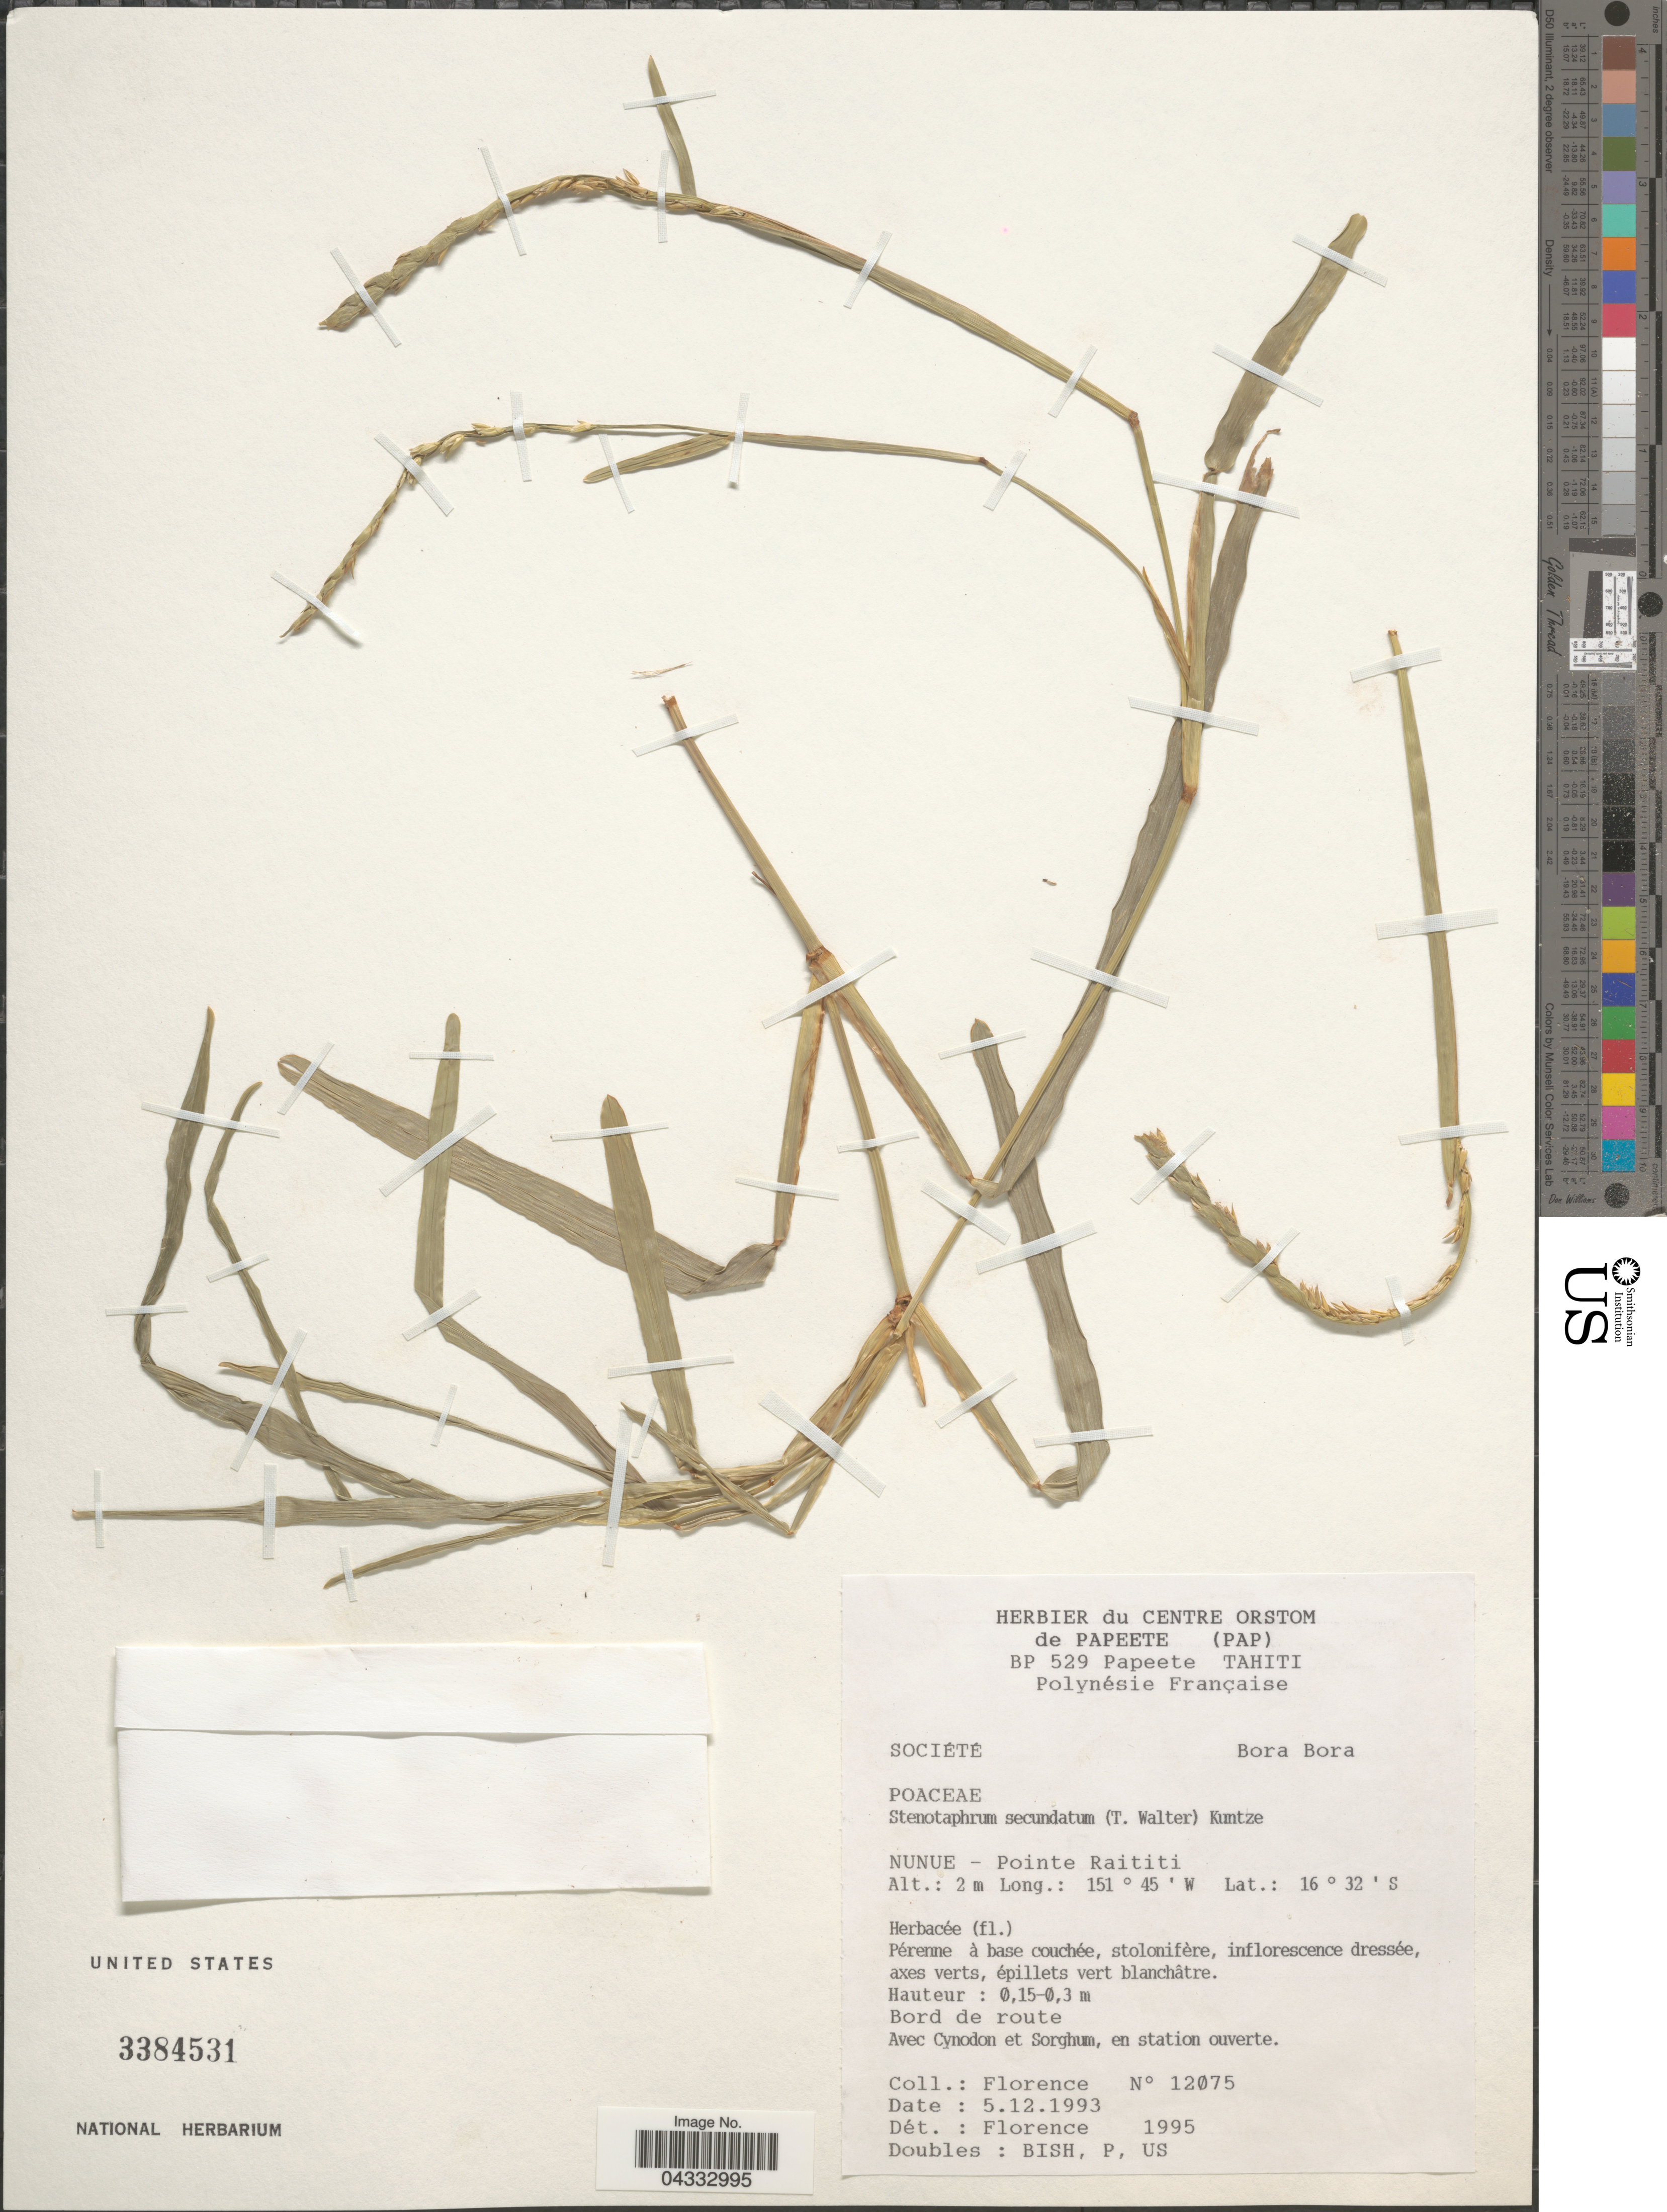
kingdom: Plantae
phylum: Tracheophyta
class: Liliopsida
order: Poales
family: Poaceae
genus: Stenotaphrum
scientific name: Stenotaphrum secundatum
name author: (Walter) Kuntze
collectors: -. Florence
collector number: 12075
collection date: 1993-12-05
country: French Polynesia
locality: Polynésie Française. Société, Bora Bora. Nunue-Pointe Raititi.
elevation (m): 2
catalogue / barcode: US 3384531